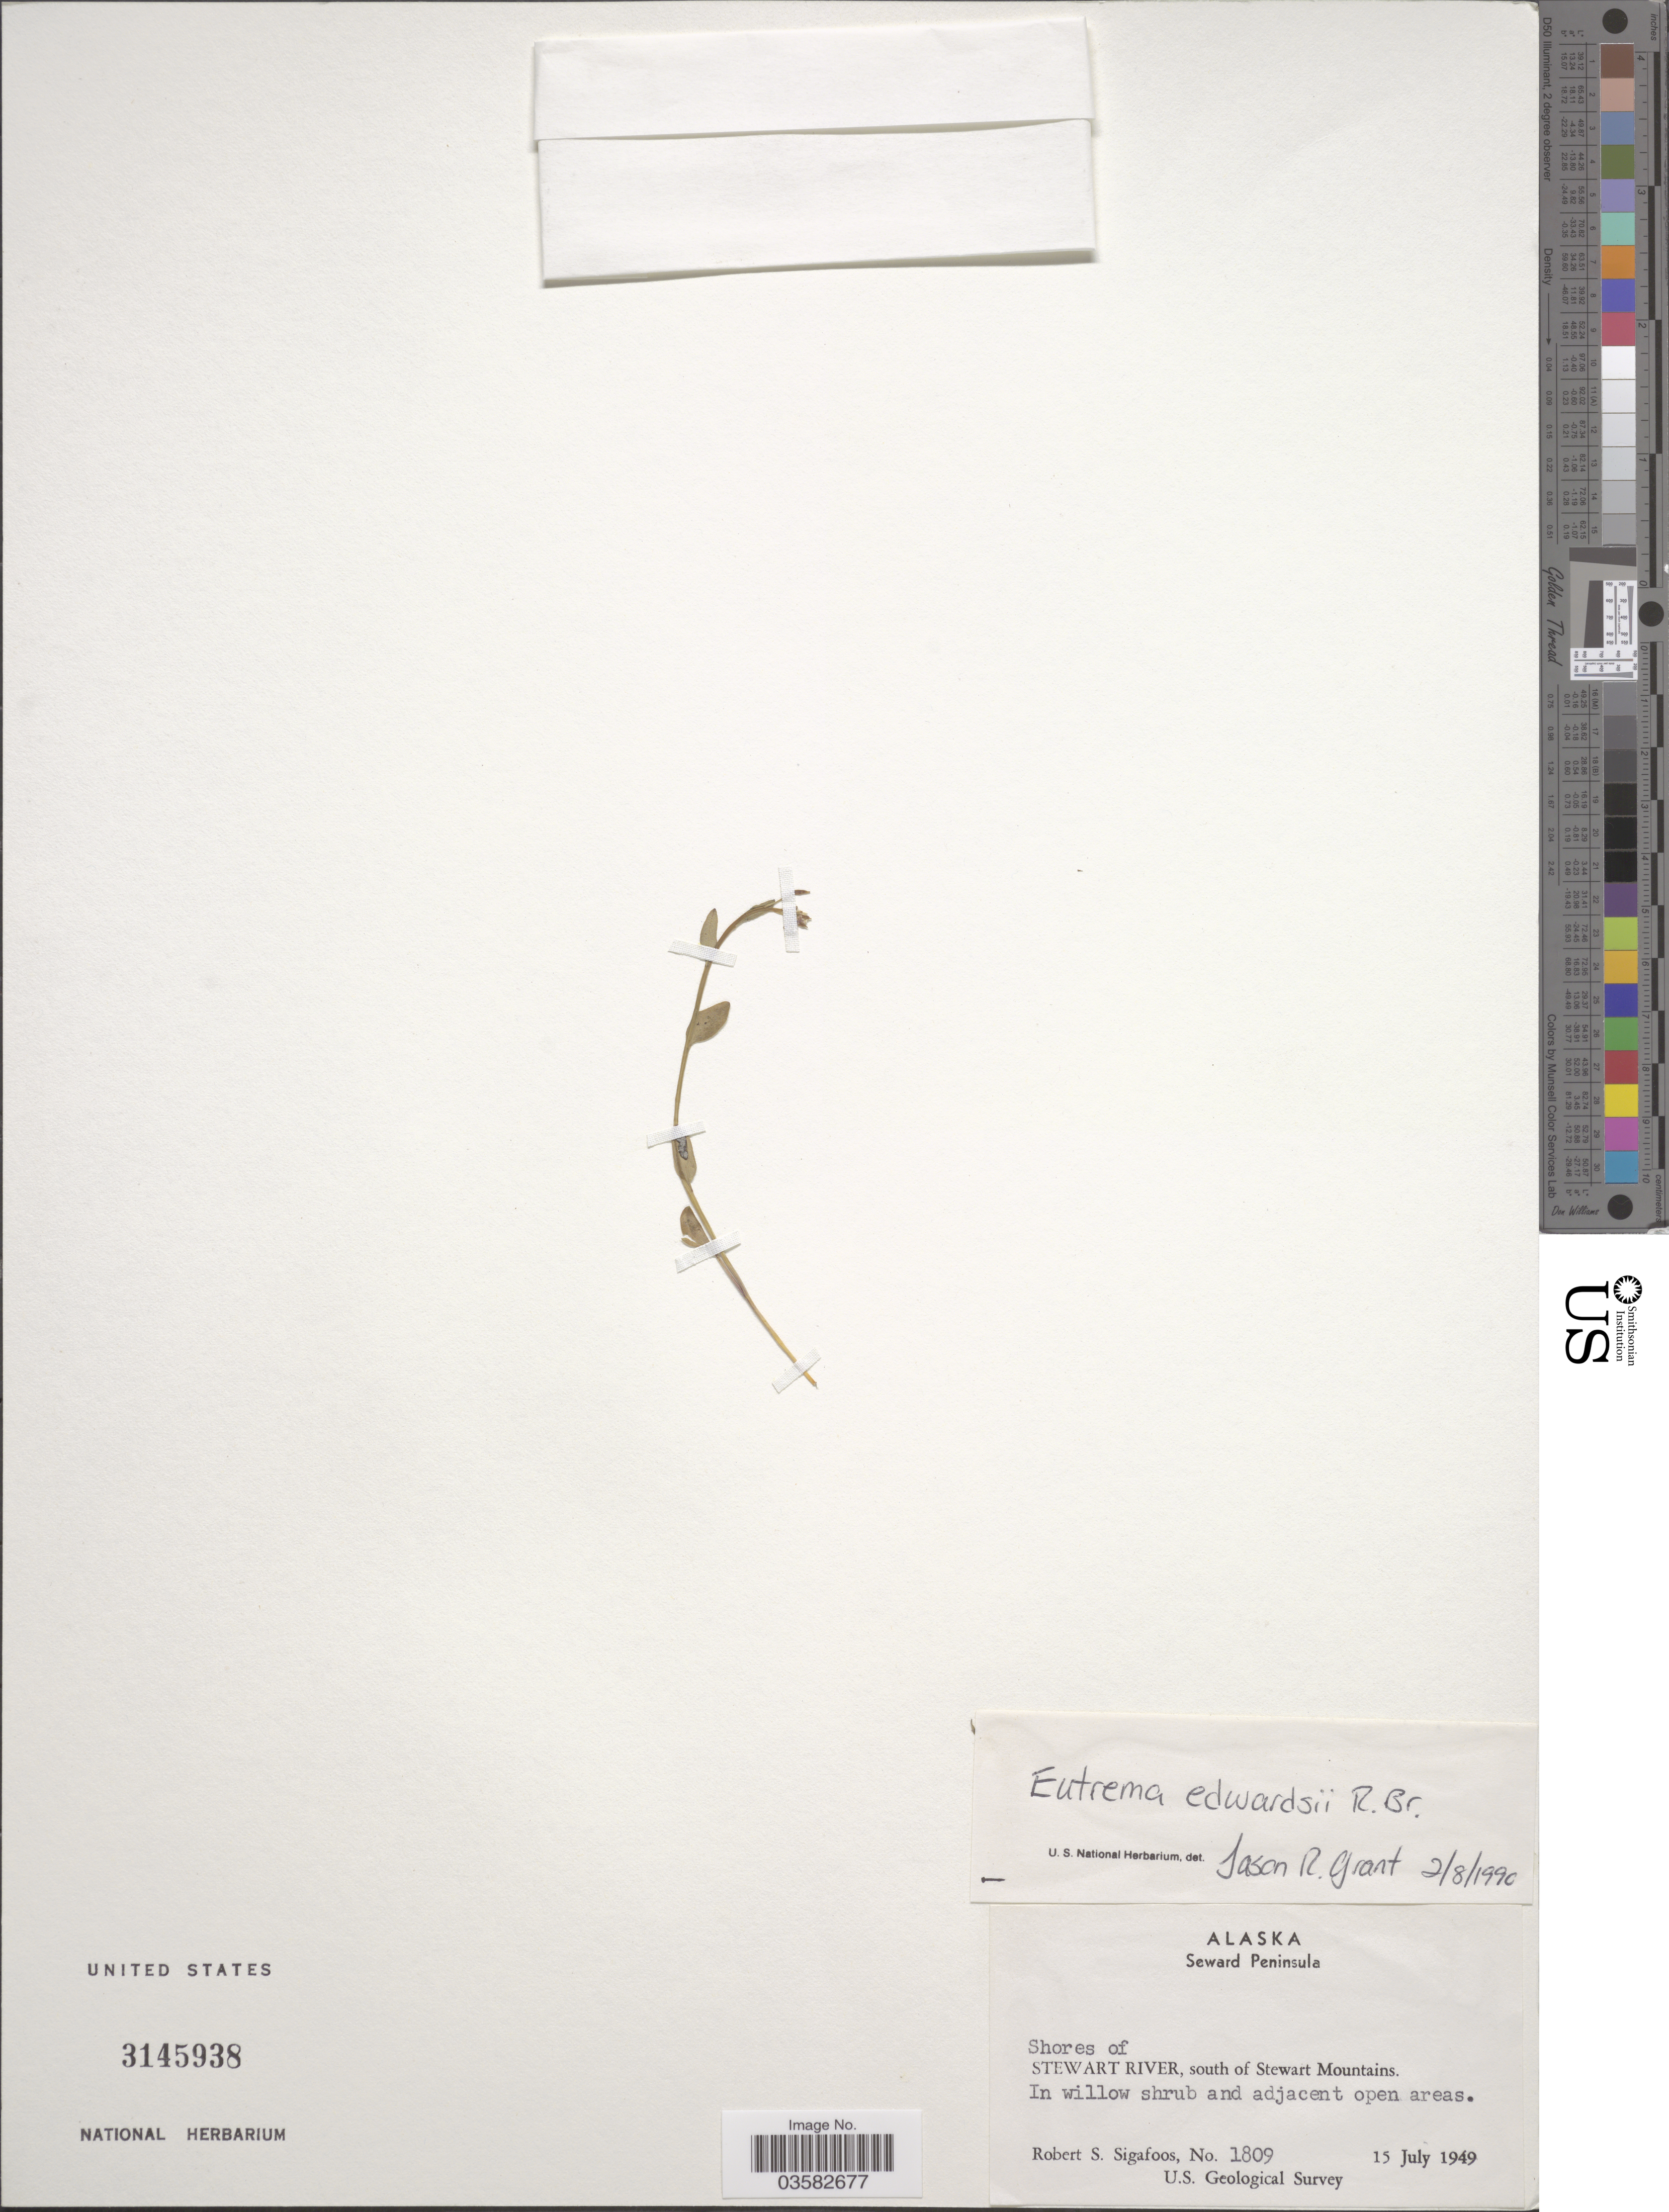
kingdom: Plantae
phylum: Tracheophyta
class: Magnoliopsida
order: Brassicales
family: Brassicaceae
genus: Eutrema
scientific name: Eutrema edwardsii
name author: R. Br.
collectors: R. Sigafoos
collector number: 1809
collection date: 1949-07-15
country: United States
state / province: Alaska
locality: Seward Peninsula. Shores of Stewart River, south of Stewart Mountains.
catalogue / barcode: US 3145938